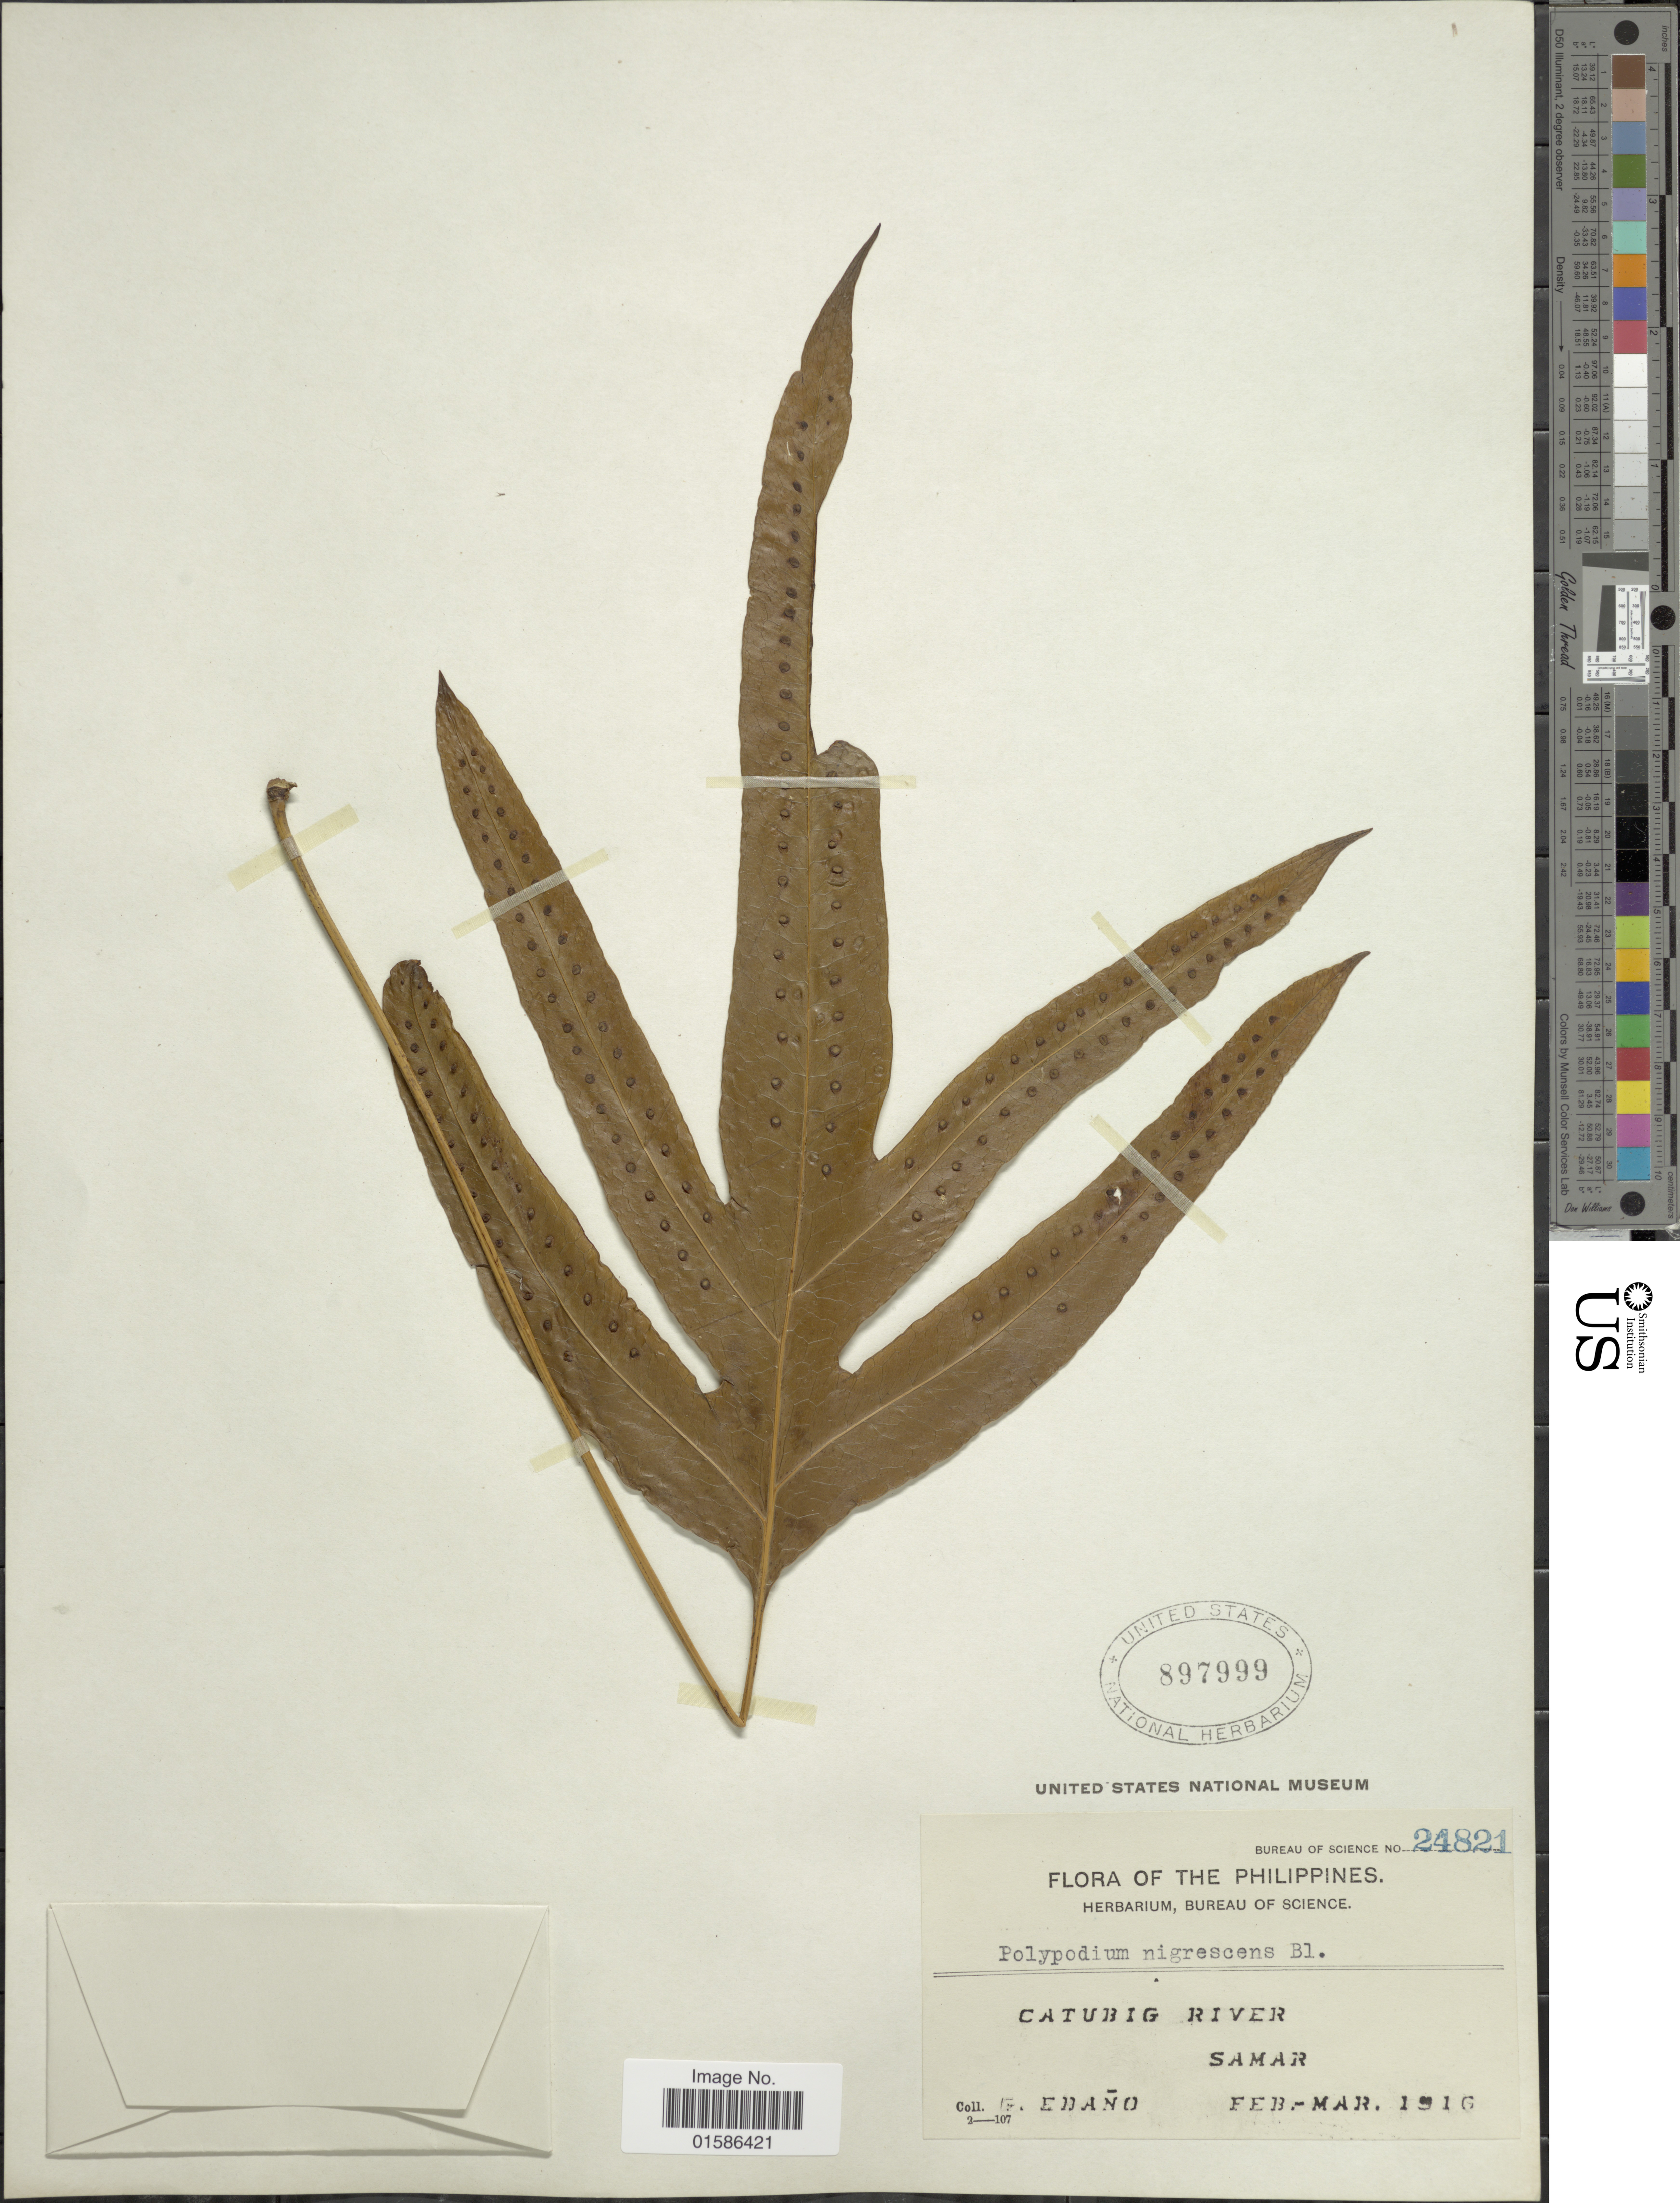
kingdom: Plantae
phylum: Tracheophyta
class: Polypodiopsida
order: Polypodiales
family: Polypodiaceae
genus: Microsorum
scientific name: Microsorum membranifolium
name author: (R. Br.) Ching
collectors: G. Edaño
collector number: Bureau of Science 24821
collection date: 1916-02/1916-03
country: Philippines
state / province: Eastern Visayas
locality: Catubig River, Samar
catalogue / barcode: US 897999